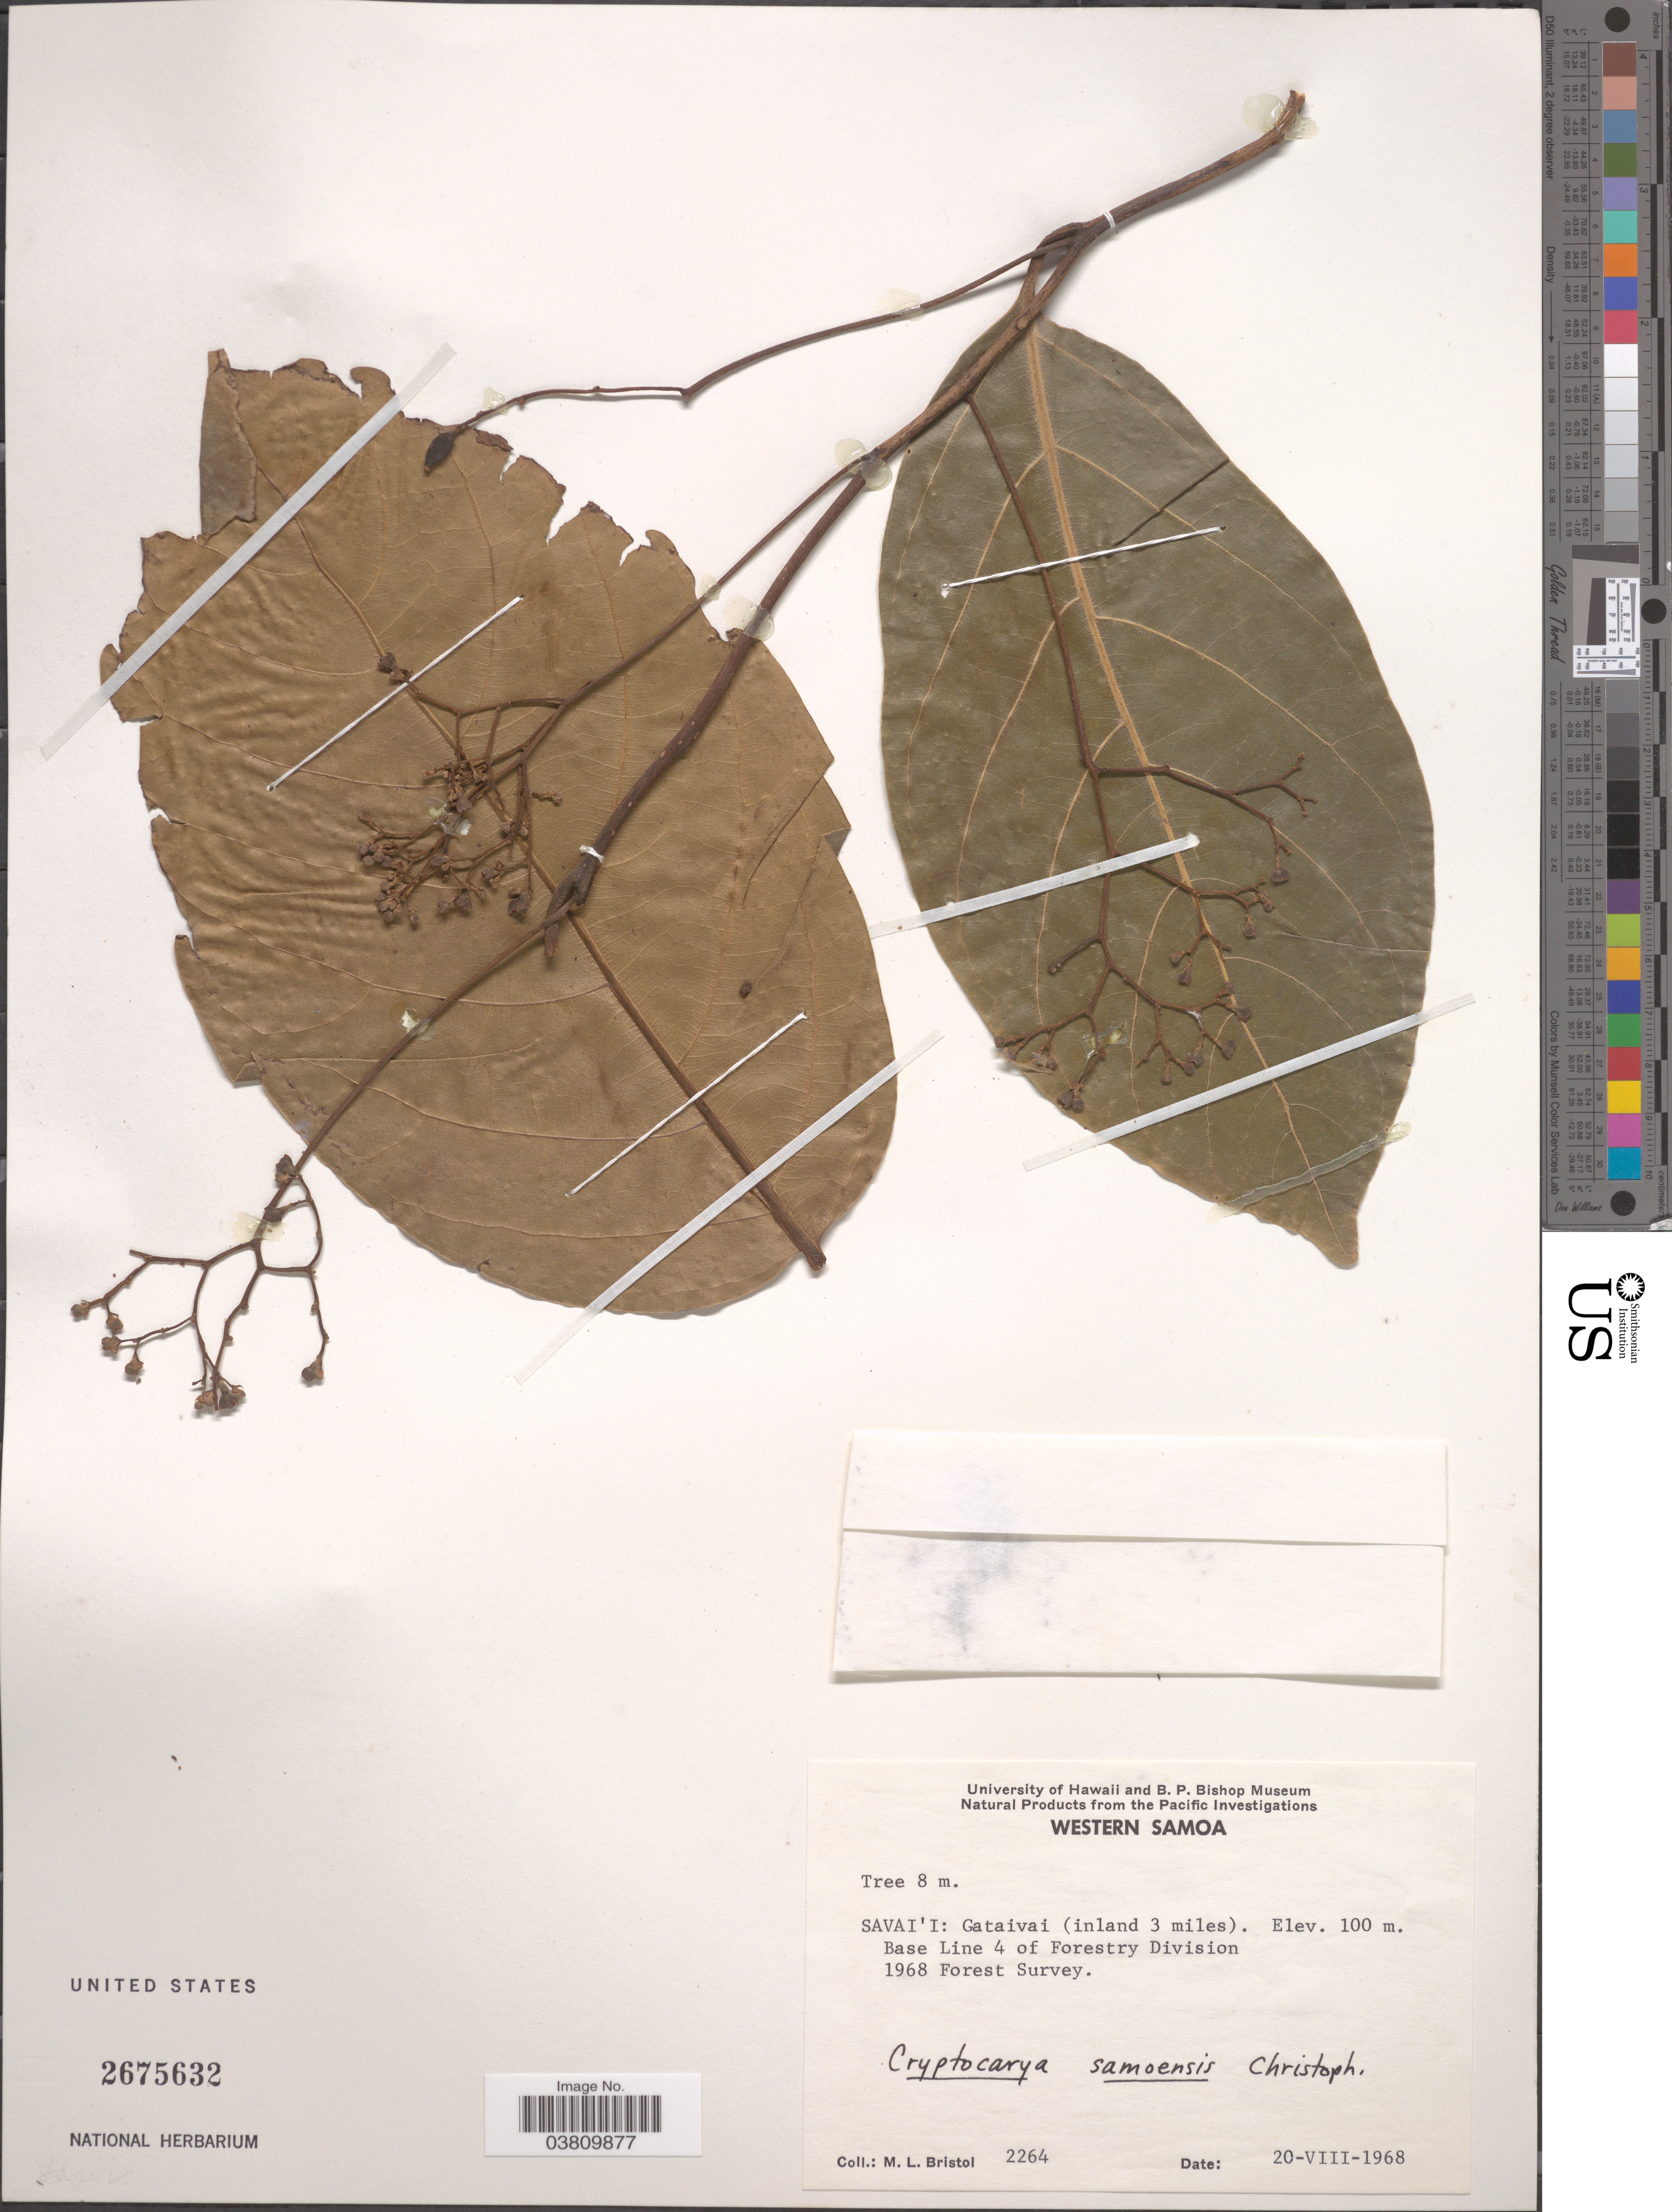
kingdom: Plantae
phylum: Tracheophyta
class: Magnoliopsida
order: Laurales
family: Lauraceae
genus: Cryptocarya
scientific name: Cryptocarya samoensis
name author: Christoph.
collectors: M. L. Bristol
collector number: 2264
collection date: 1968-08-20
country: Samoa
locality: Savai'i: Gataivai (inland 3 miles). Base Line 4 of Forestry Division 1968 Forest Survey.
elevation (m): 100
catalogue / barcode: US 2675632